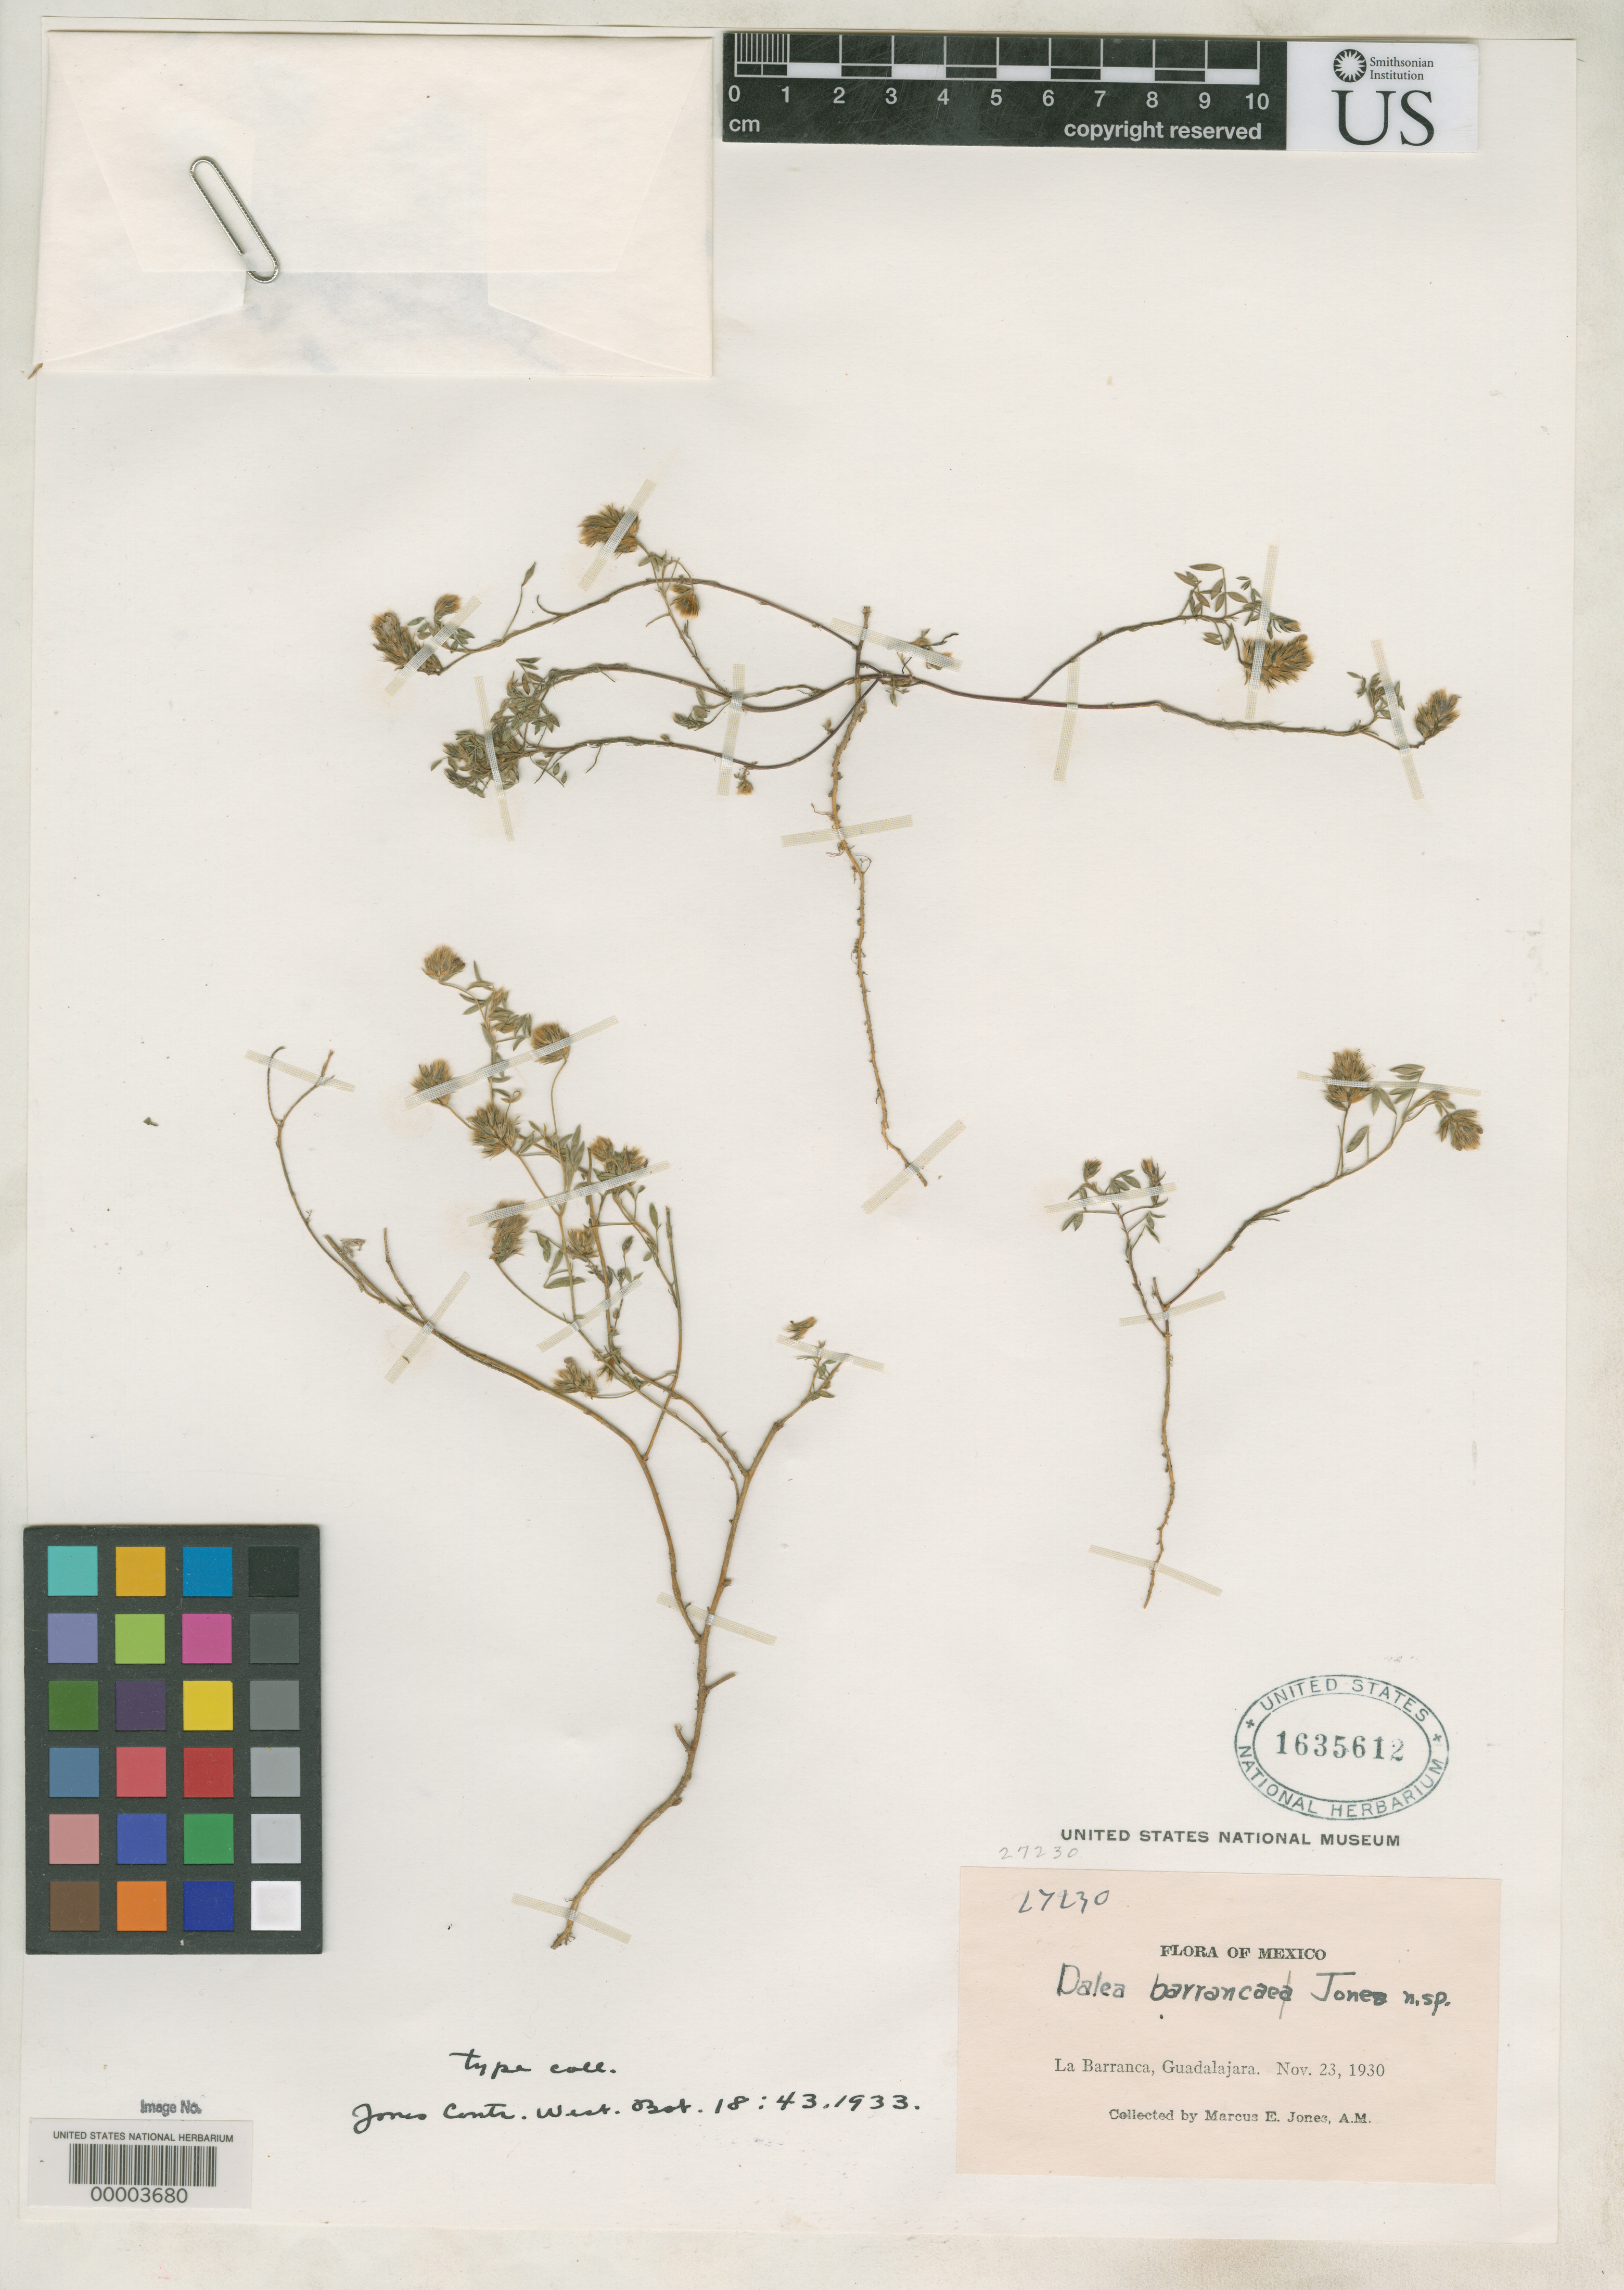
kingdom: Plantae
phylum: Tracheophyta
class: Magnoliopsida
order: Fabales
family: Fabaceae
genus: Dalea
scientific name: Dalea barrancae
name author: M.E. Jones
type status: Isotype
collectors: M. E. Jones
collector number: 27230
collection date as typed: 23 Nov 1930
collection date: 1930-11-23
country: Mexico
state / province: Jalisco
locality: Guadalajara, La Barranca.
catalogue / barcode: US 1635612